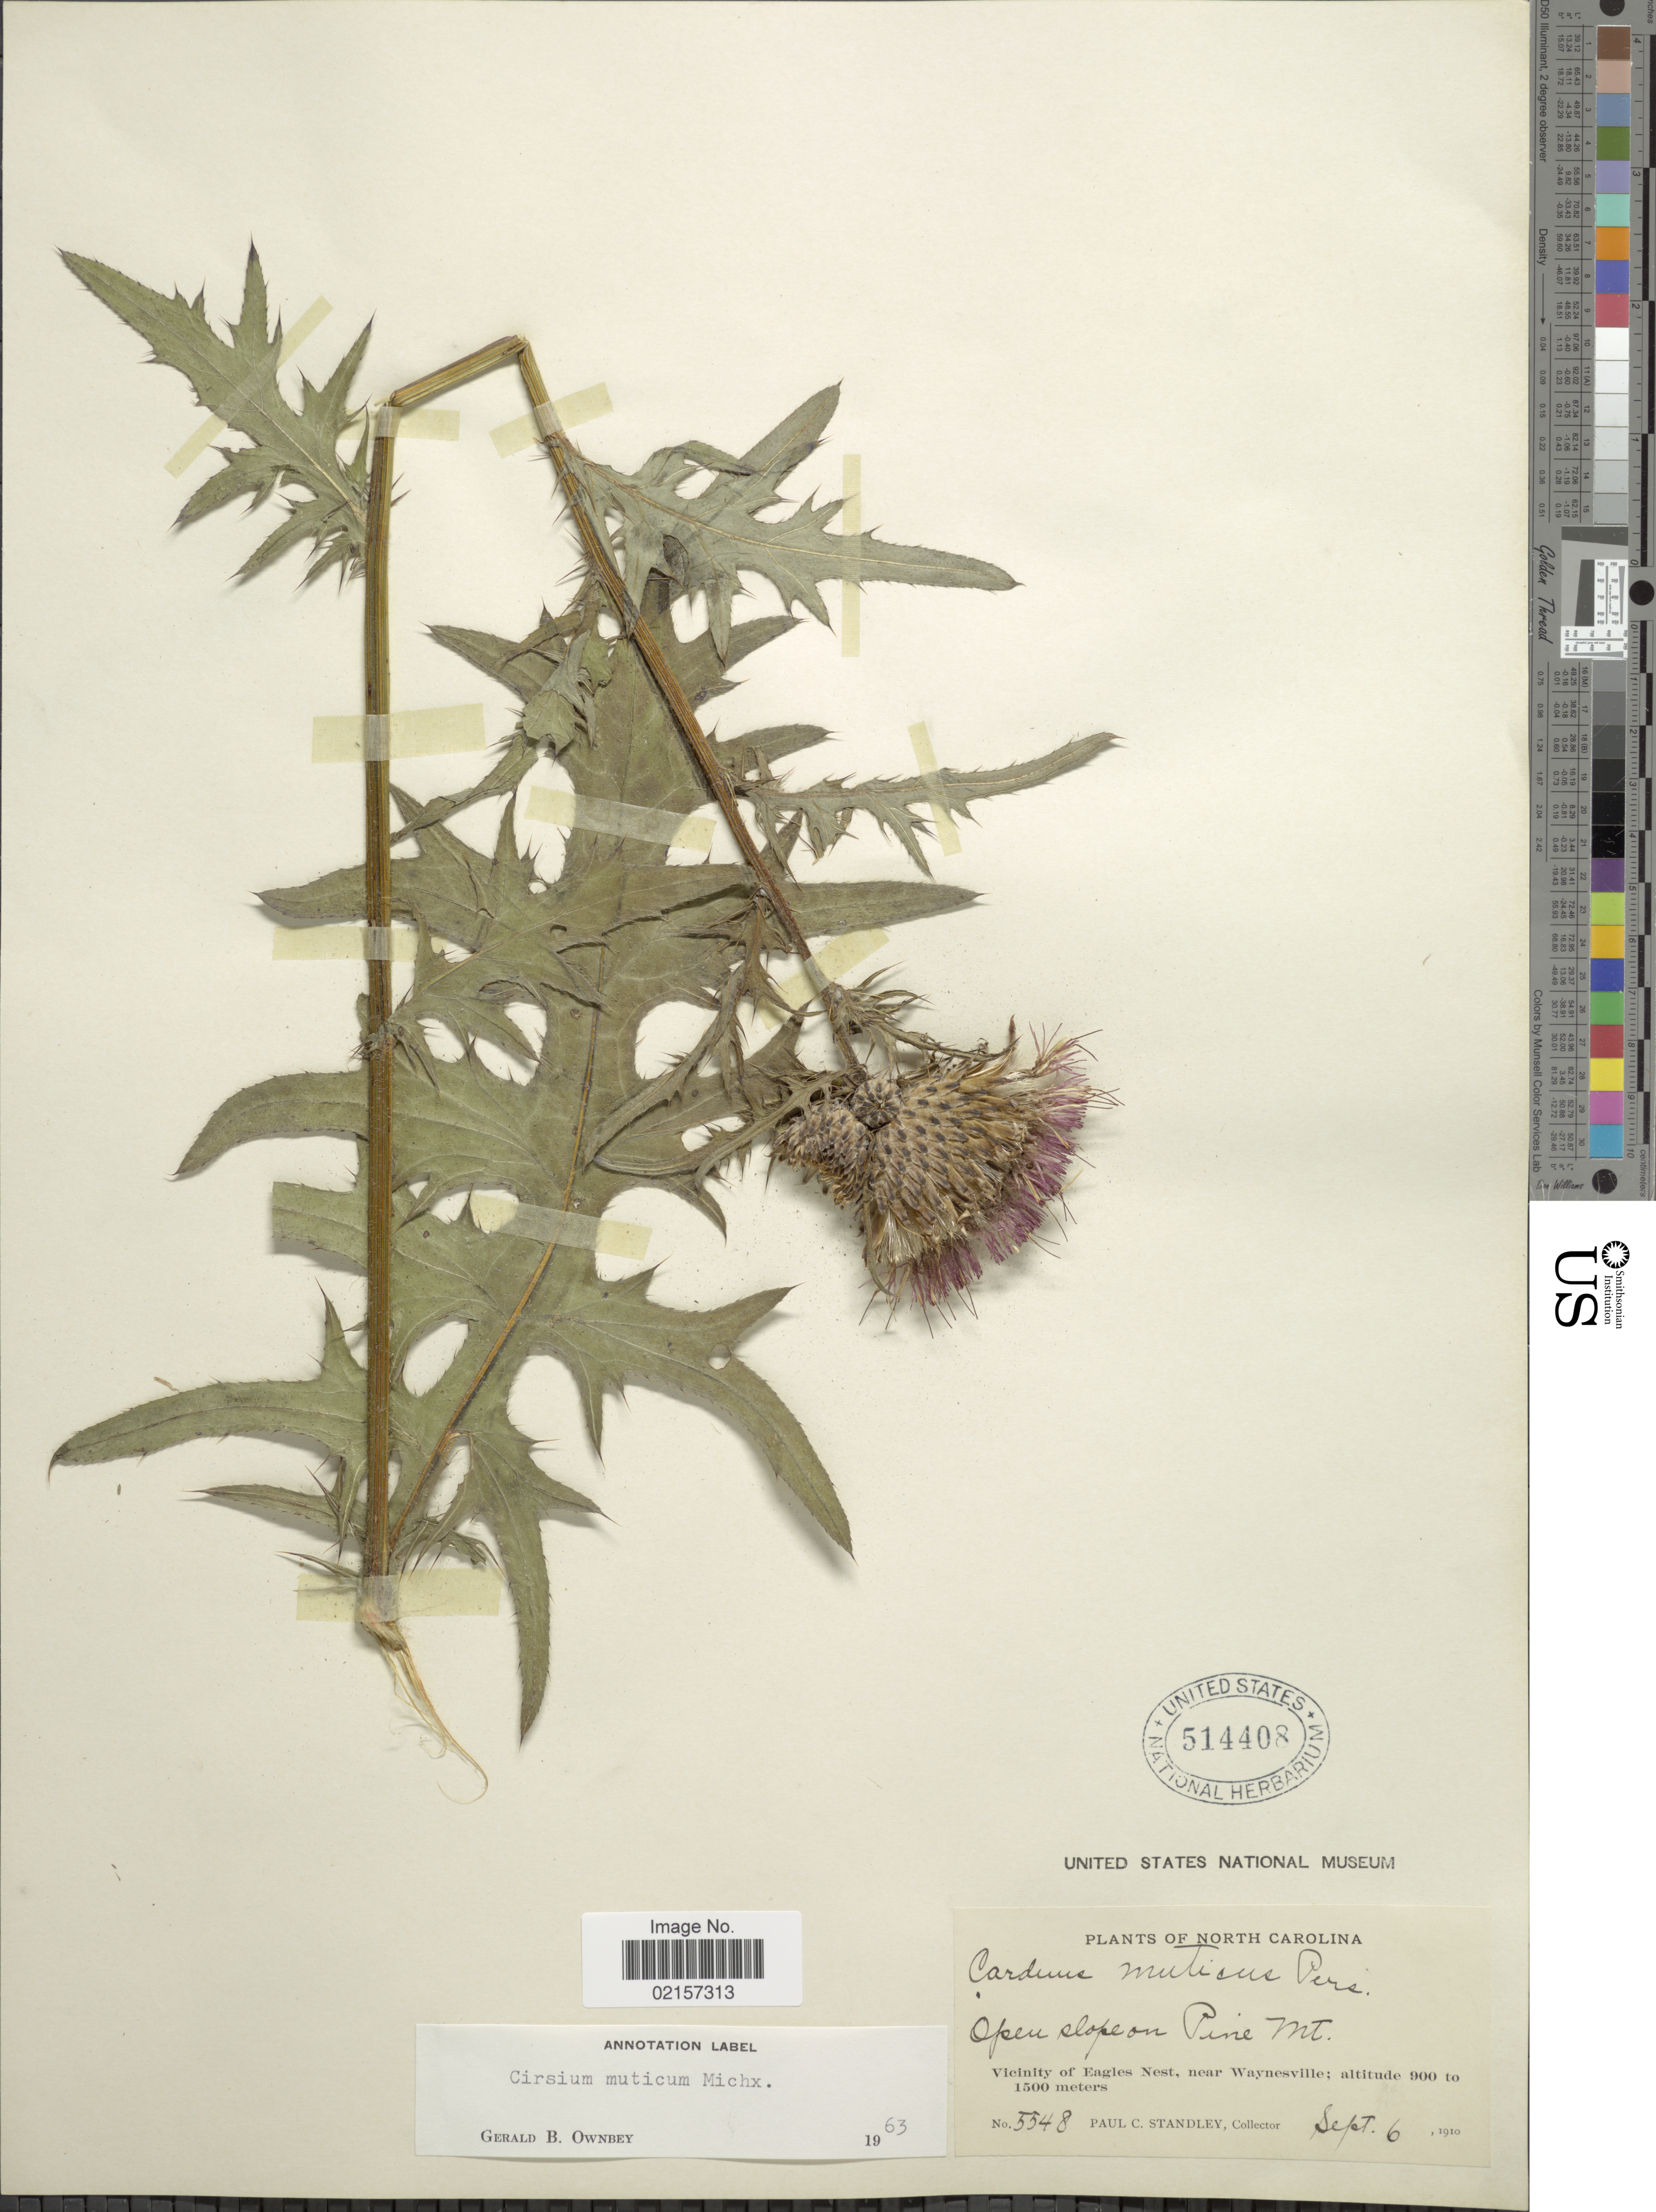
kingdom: Plantae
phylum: Tracheophyta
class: Magnoliopsida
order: Asterales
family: Asteraceae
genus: Cirsium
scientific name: Cirsium muticum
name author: Michx.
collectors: P. C. Standley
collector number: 5548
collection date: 1910-09-06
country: United States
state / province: North Carolina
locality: Open slope on Pirie Mt., vicinity of Eagles Nest, near Waynesville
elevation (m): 900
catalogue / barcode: US 514408